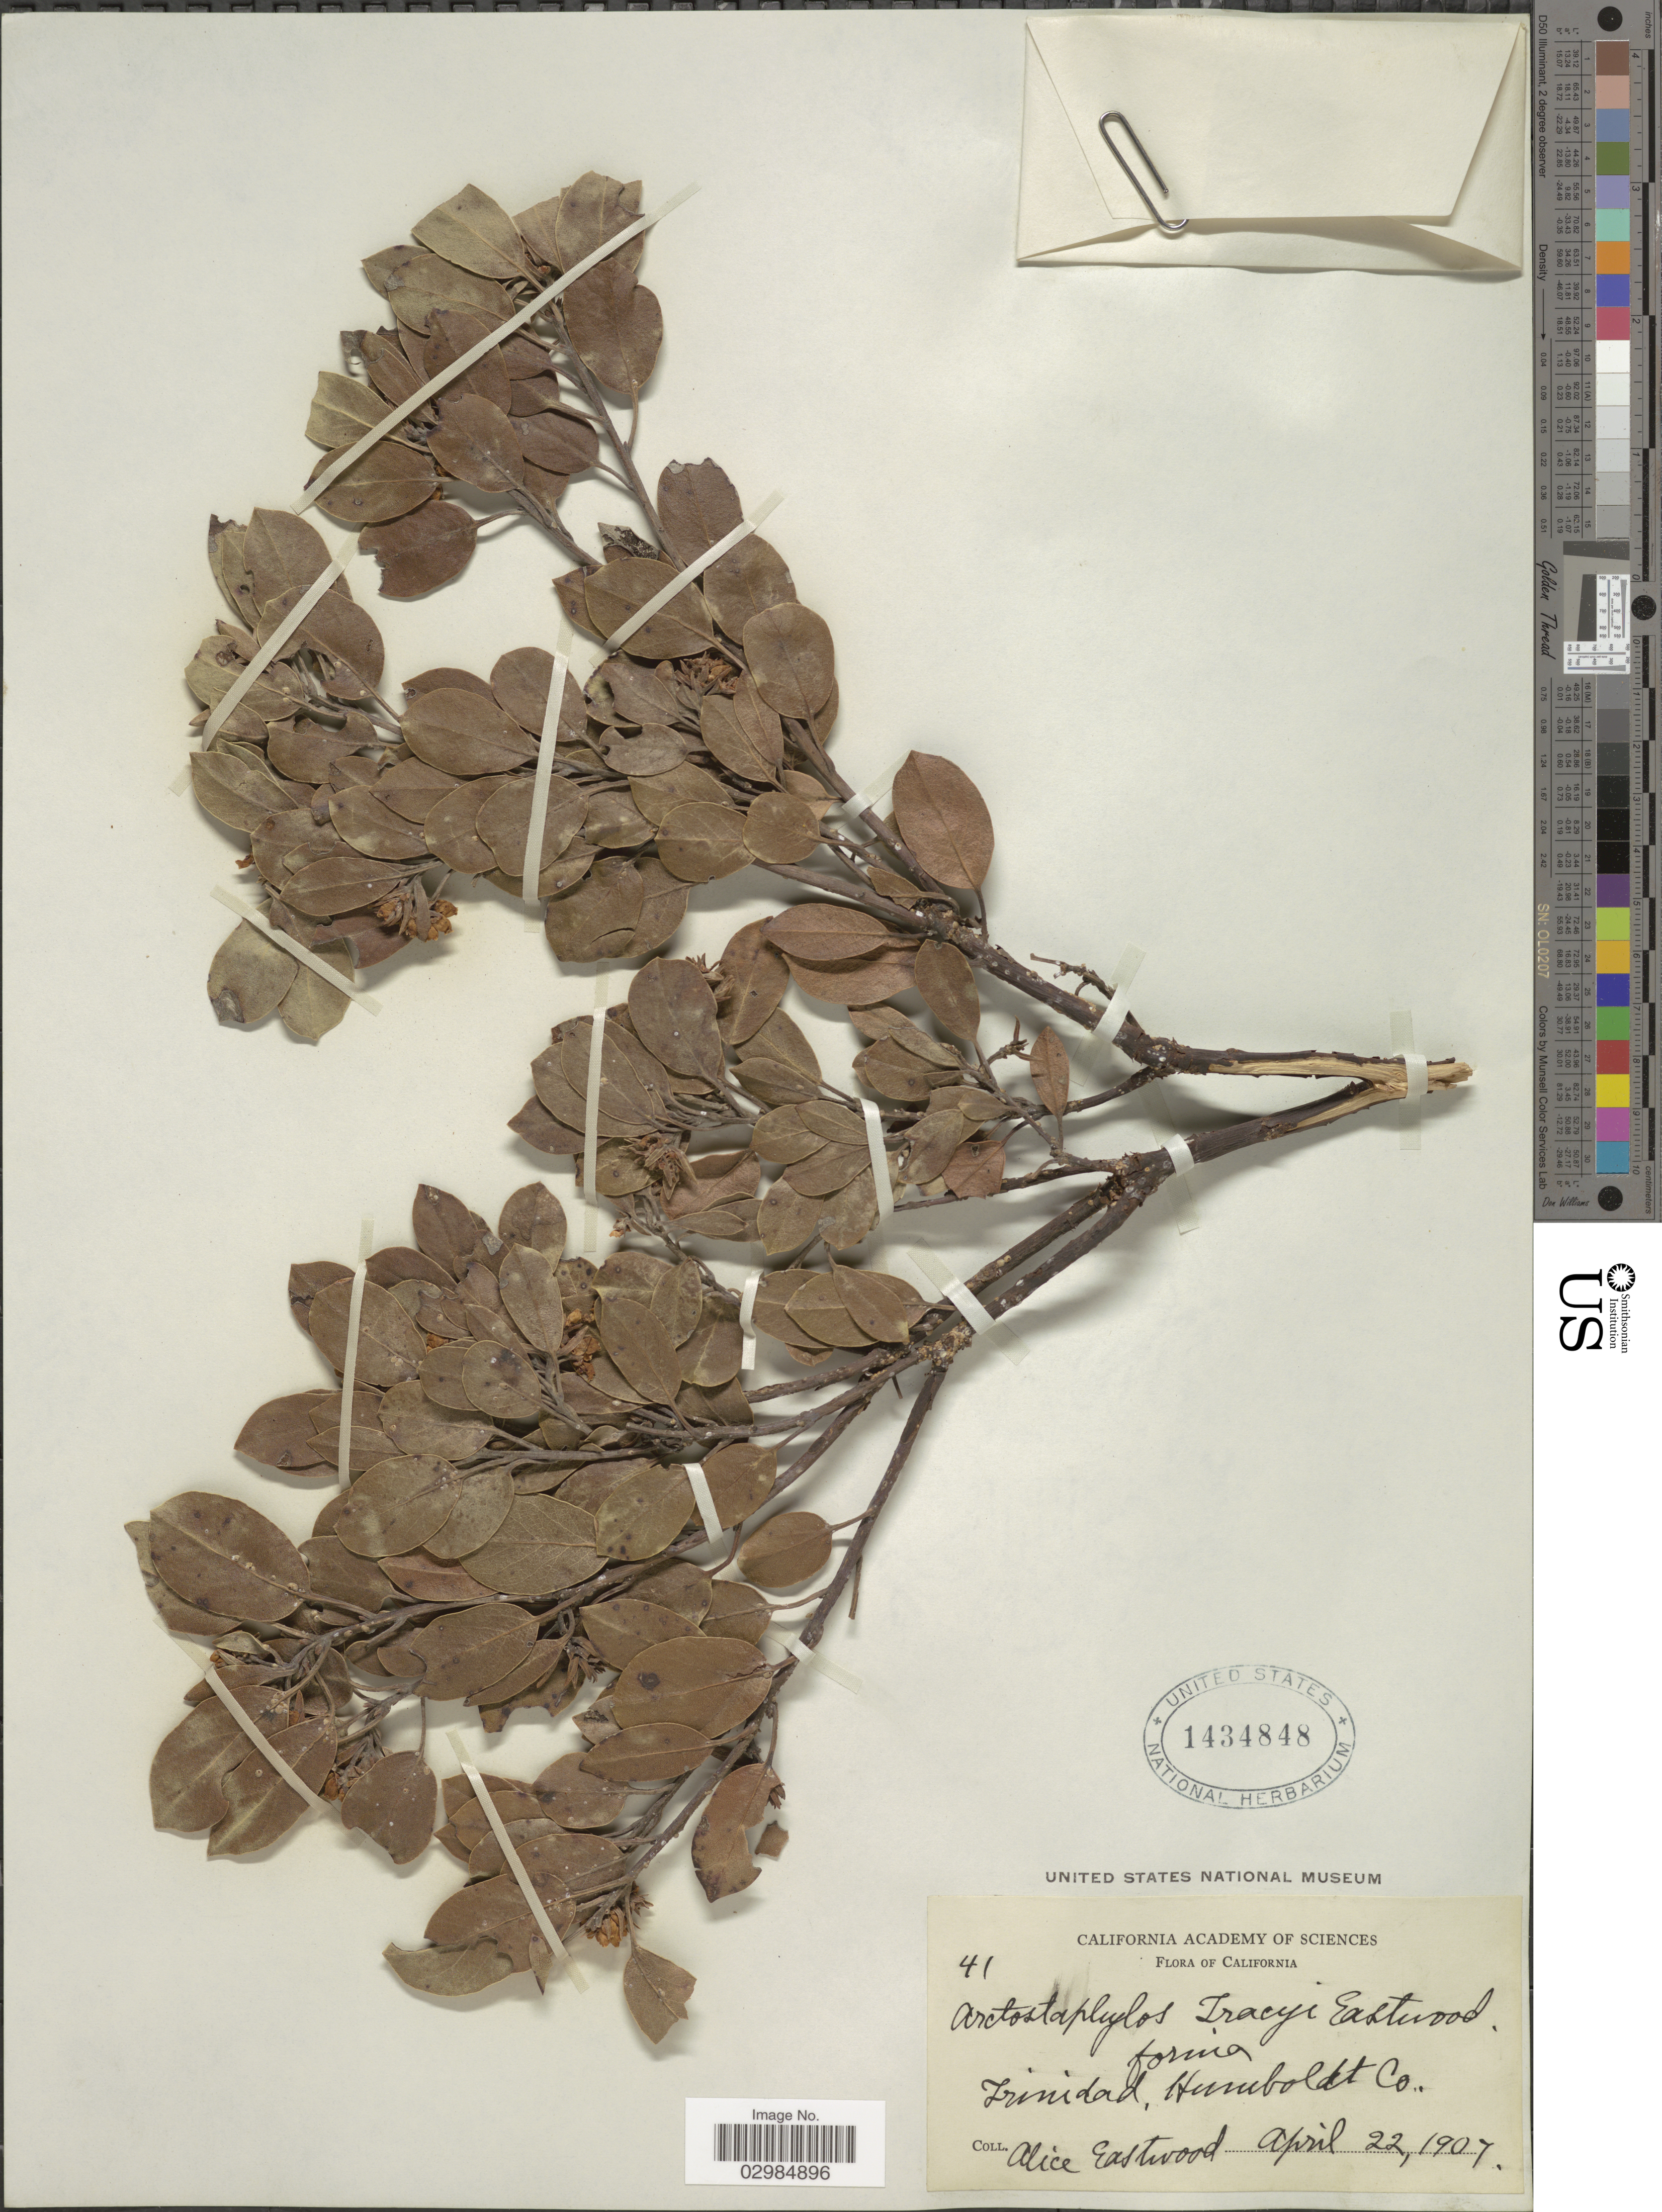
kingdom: Plantae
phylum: Tracheophyta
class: Magnoliopsida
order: Ericales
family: Ericaceae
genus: Arctostaphylos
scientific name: Arctostaphylos tracyi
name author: Eastw.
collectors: A. Eastwood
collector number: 41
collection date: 1907-04-22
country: United States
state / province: California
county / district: Humboldt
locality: Trinidad, Humboldt Co.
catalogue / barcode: US 1434848